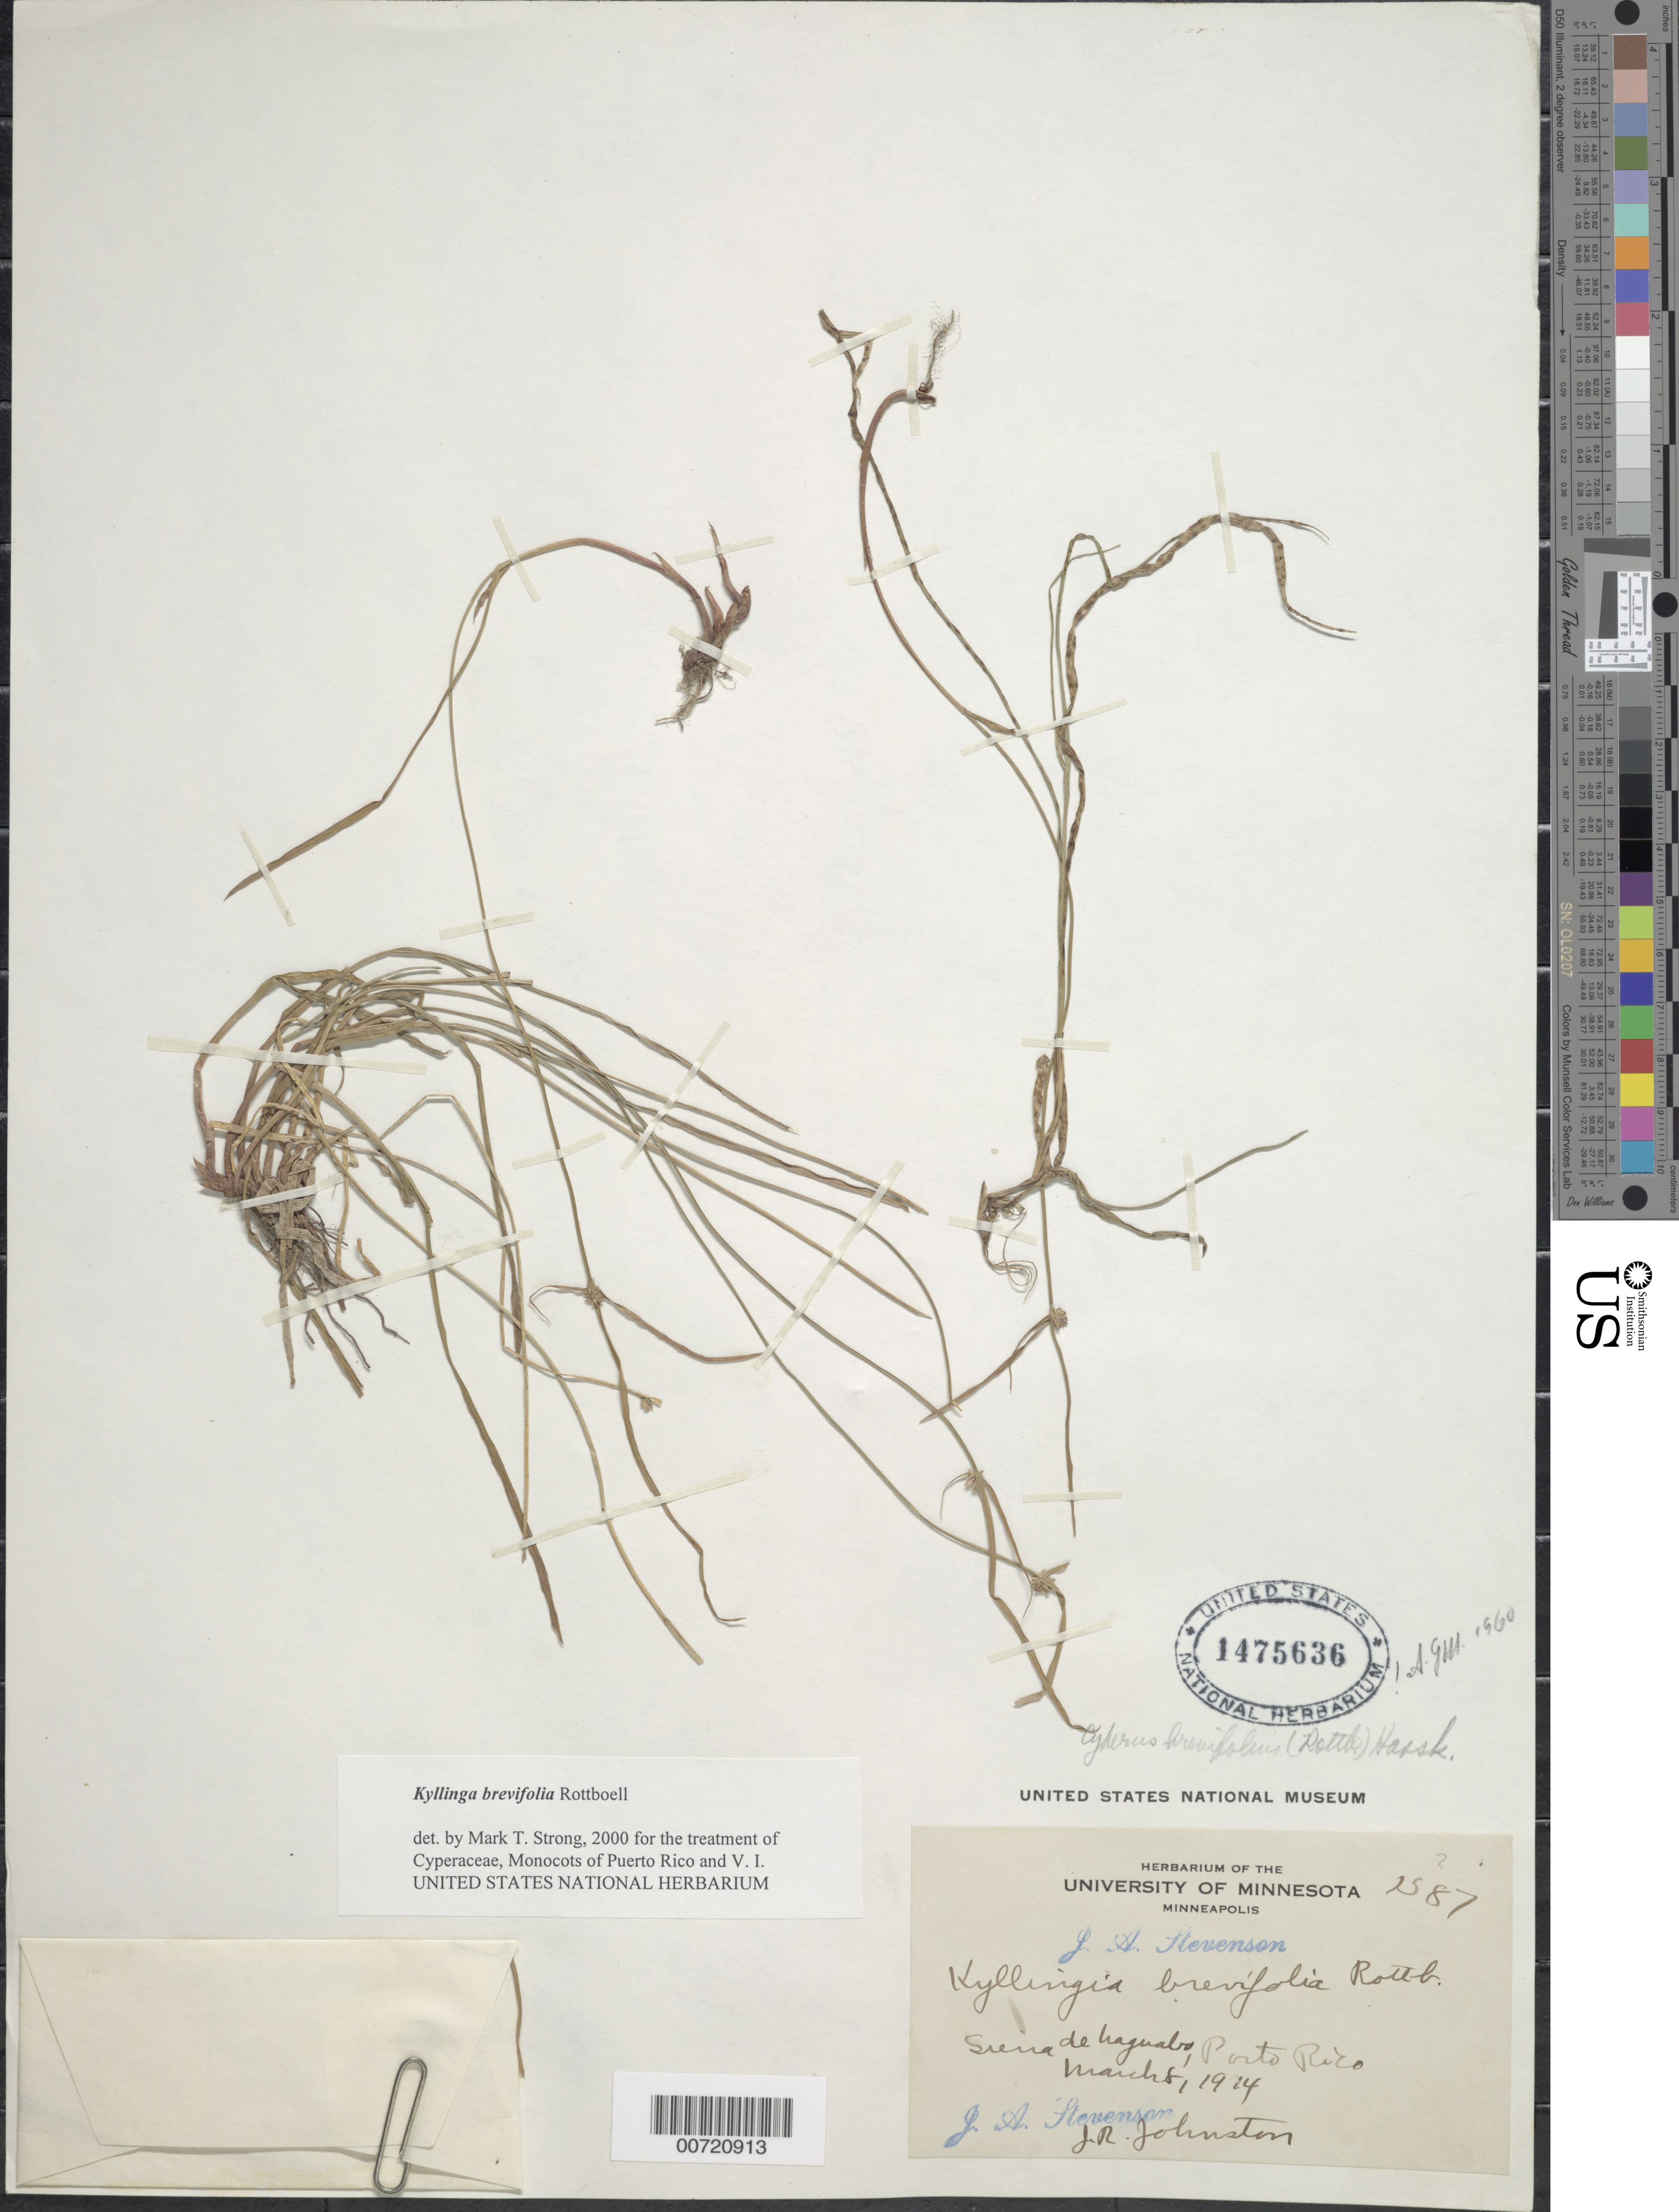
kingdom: Plantae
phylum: Tracheophyta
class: Liliopsida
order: Poales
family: Cyperaceae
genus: Cyperus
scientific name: Cyperus brevifolius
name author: (Rottb.) Hassk.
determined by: Strong, M. T., (US), Smithsonian Institution - National Museum of Natural History (UNITED STATES)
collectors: J. Stevenson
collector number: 2587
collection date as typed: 08 Mar 1914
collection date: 1914-03-08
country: Puerto Rico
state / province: Naguabo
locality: Sierra de Naguabo.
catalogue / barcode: US 1475636